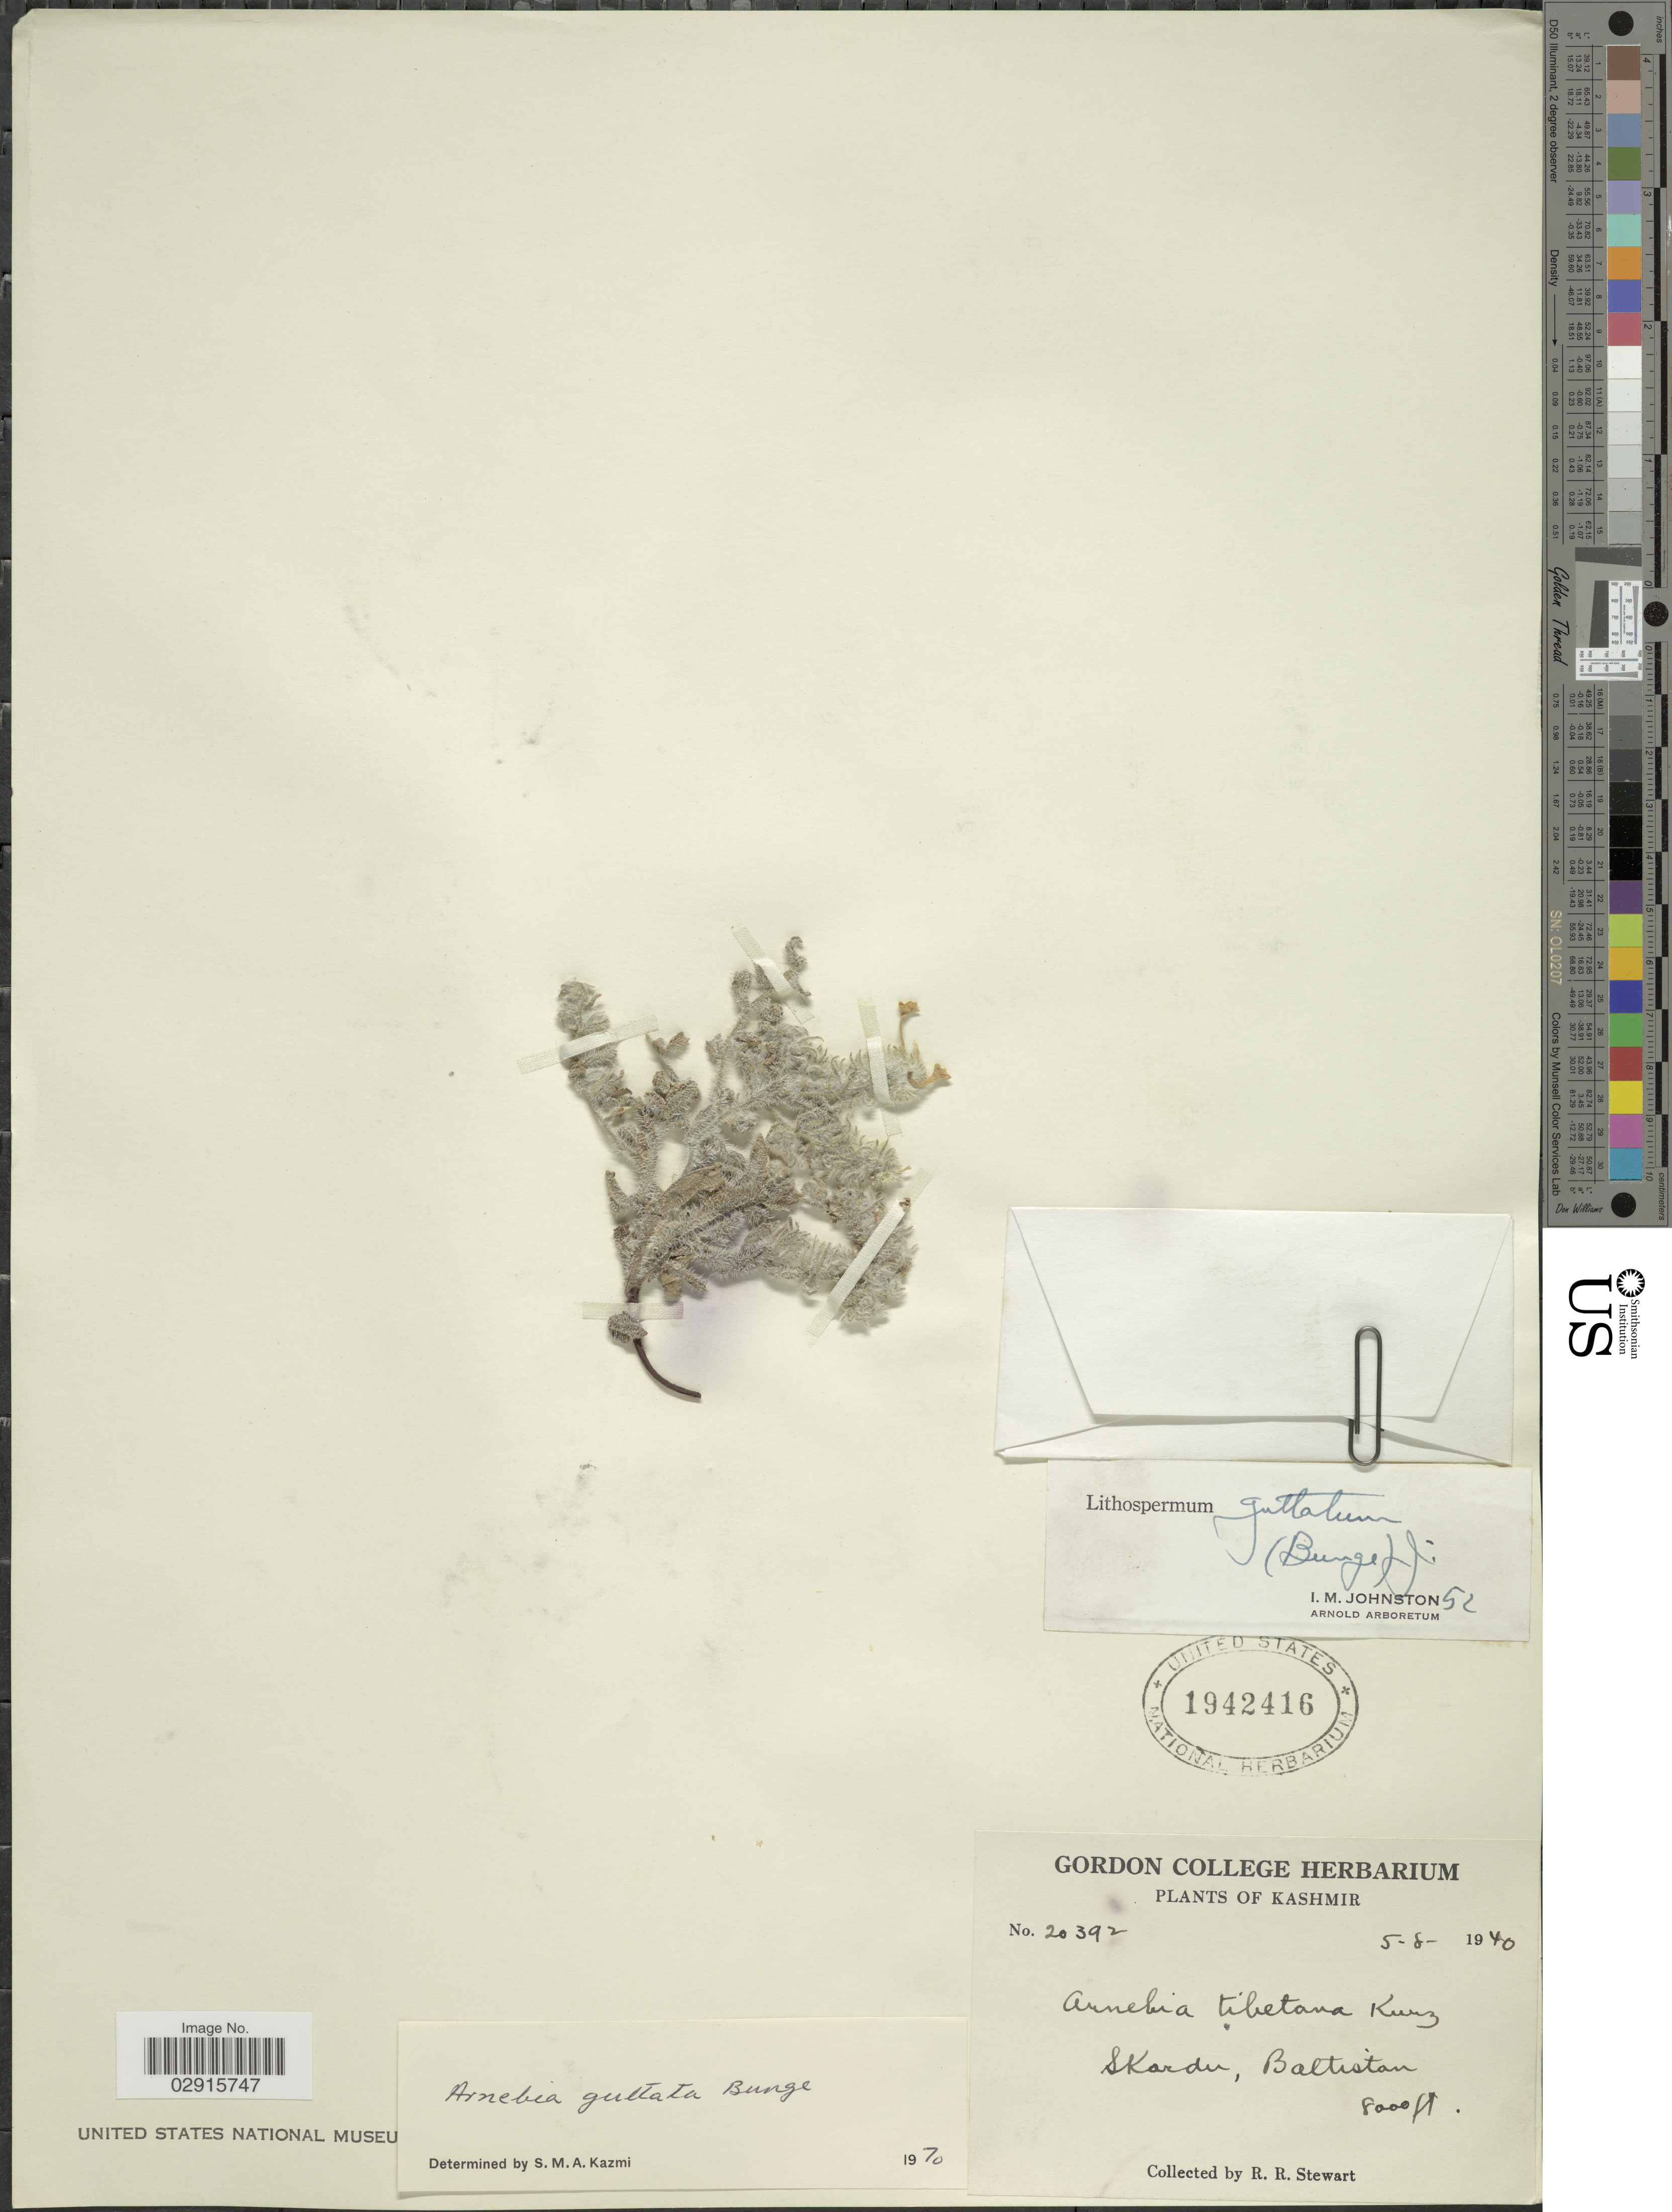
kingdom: Plantae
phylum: Tracheophyta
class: Magnoliopsida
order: Boraginales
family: Boraginaceae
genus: Arnebia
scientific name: Arnebia guttata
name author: Bunge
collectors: R. Stewart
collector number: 20392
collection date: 1940-08-05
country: Pakistan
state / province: Gilgit-Baltistan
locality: Kashmir. Skardu, Baltistan.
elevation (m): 2438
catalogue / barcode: US 1942416